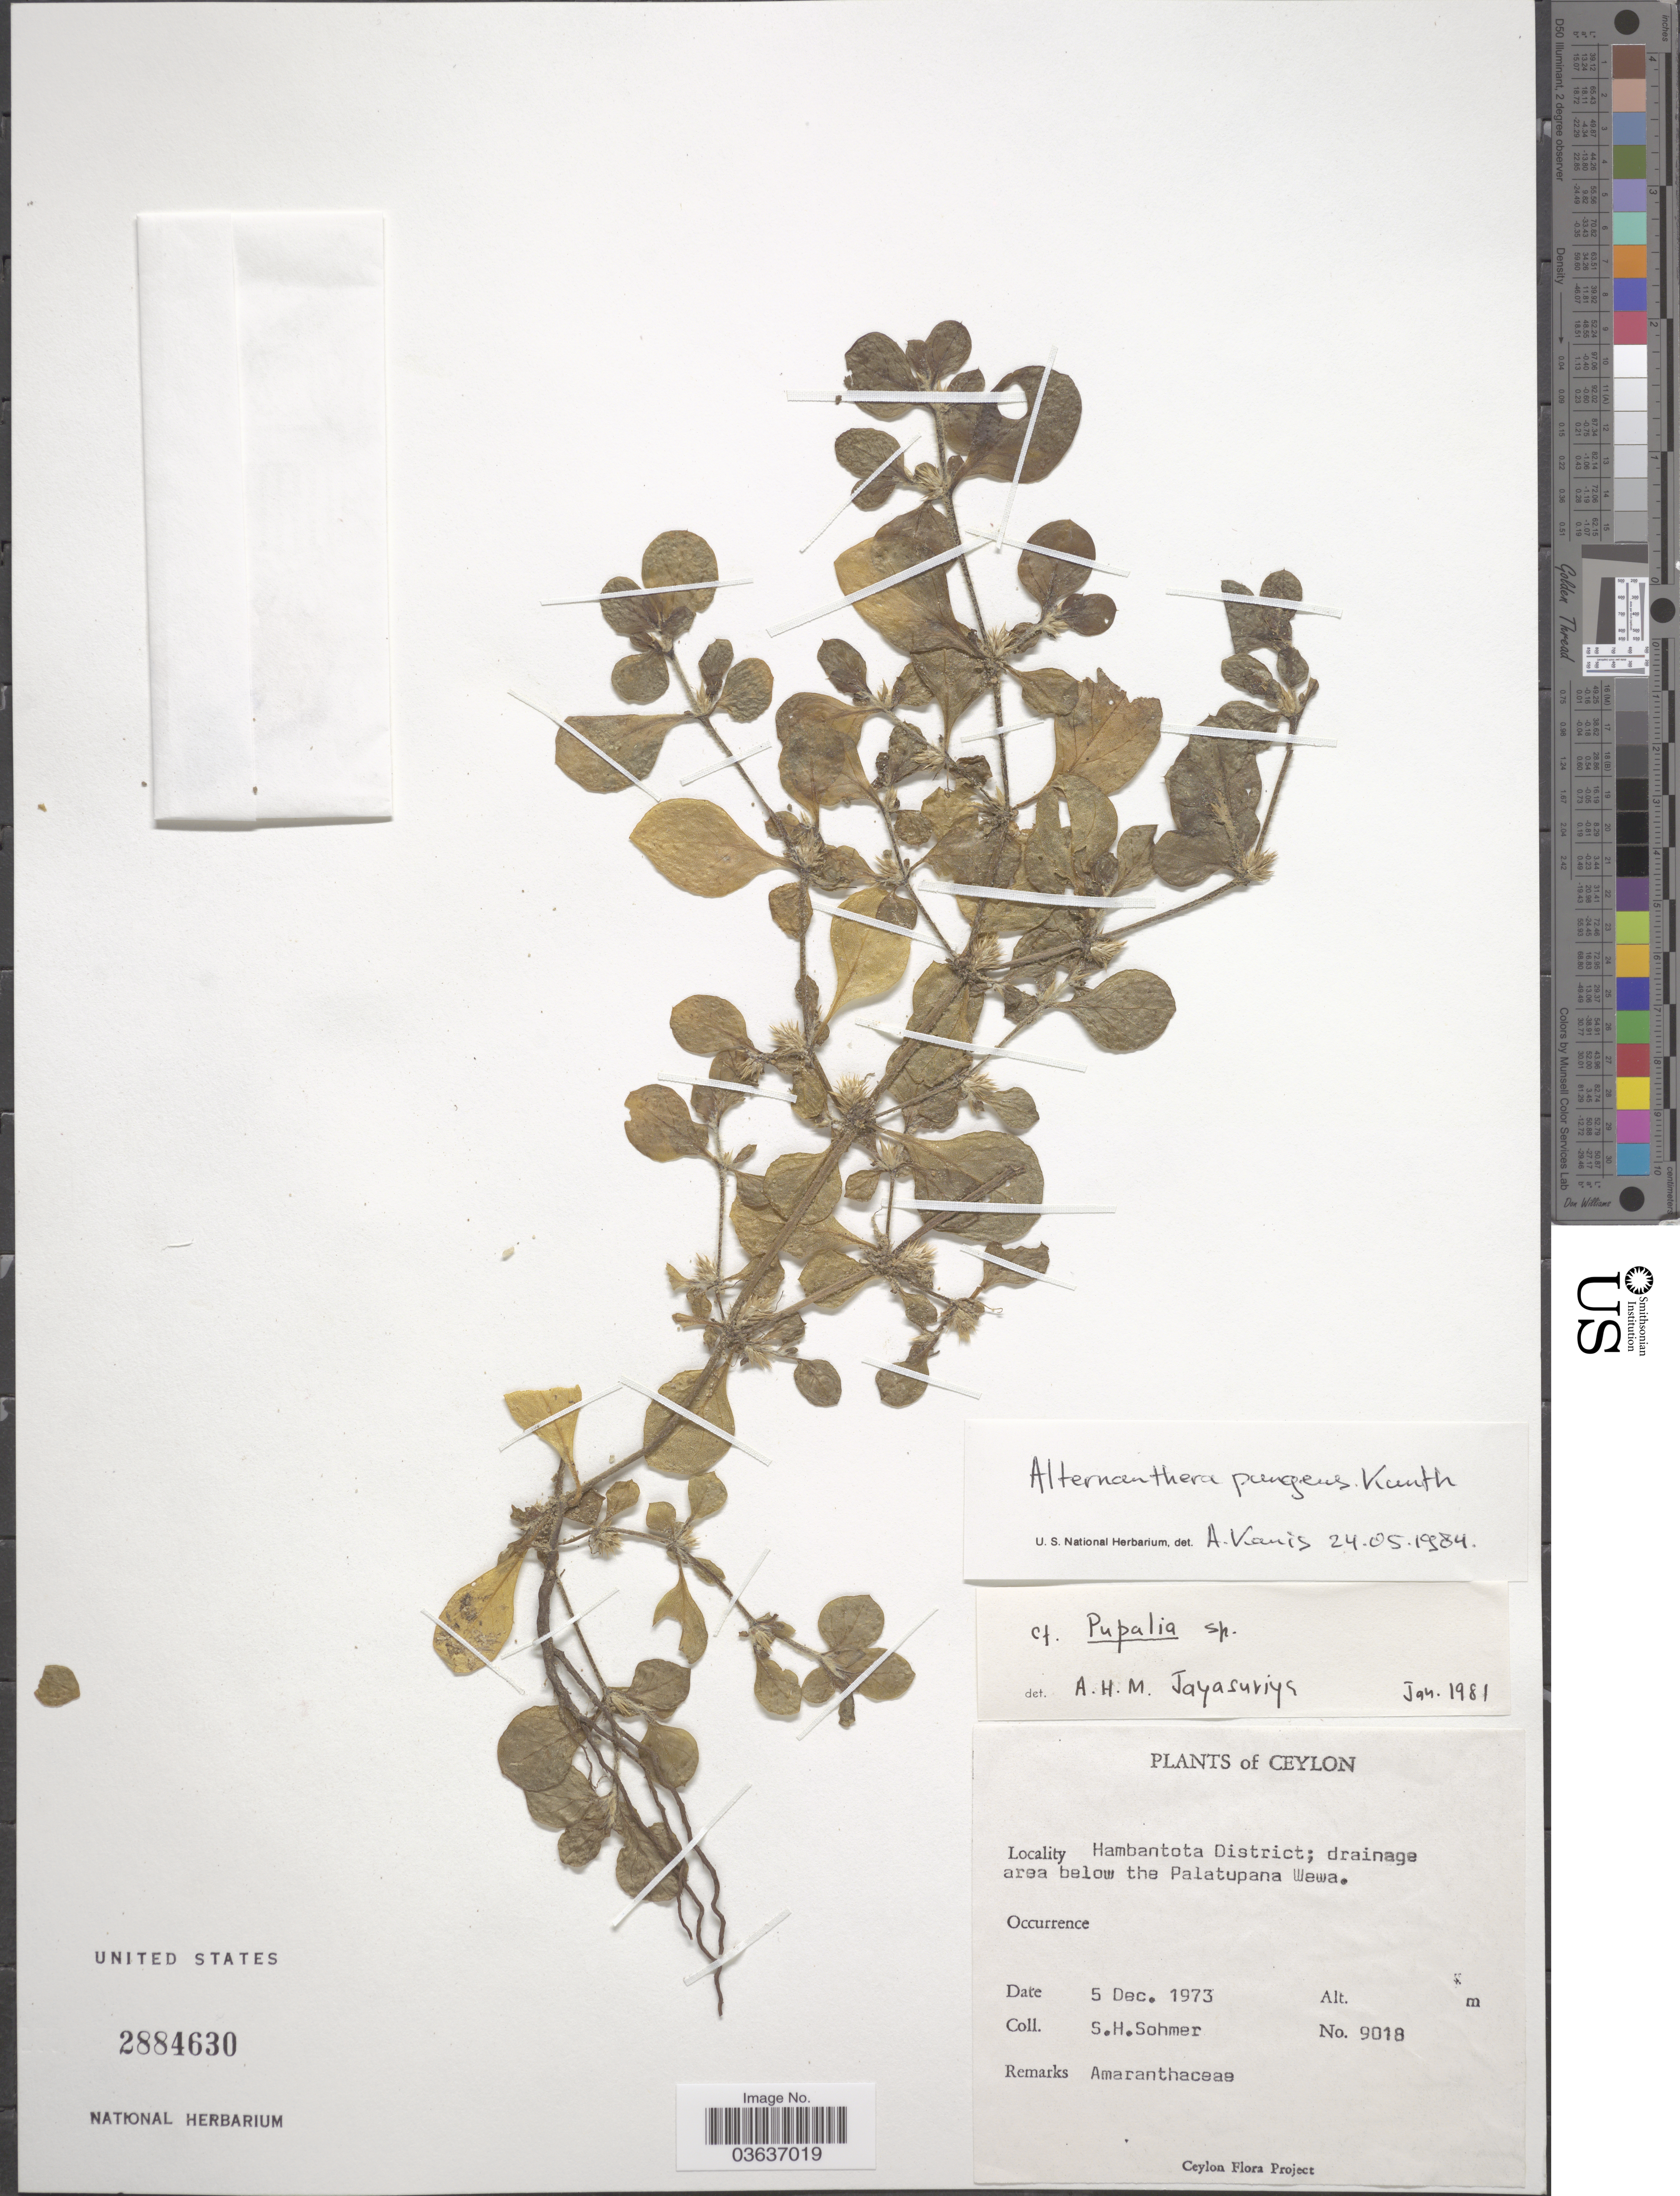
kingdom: Plantae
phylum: Tracheophyta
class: Magnoliopsida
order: Caryophyllales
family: Amaranthaceae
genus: Alternanthera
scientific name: Alternanthera pungens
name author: Kunth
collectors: S. H. Sohmer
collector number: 9018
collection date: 1973-12-05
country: Sri Lanka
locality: Ceylon. Hambantota District; drainage area below the Palatupana Wewa.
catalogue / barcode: US 2884630